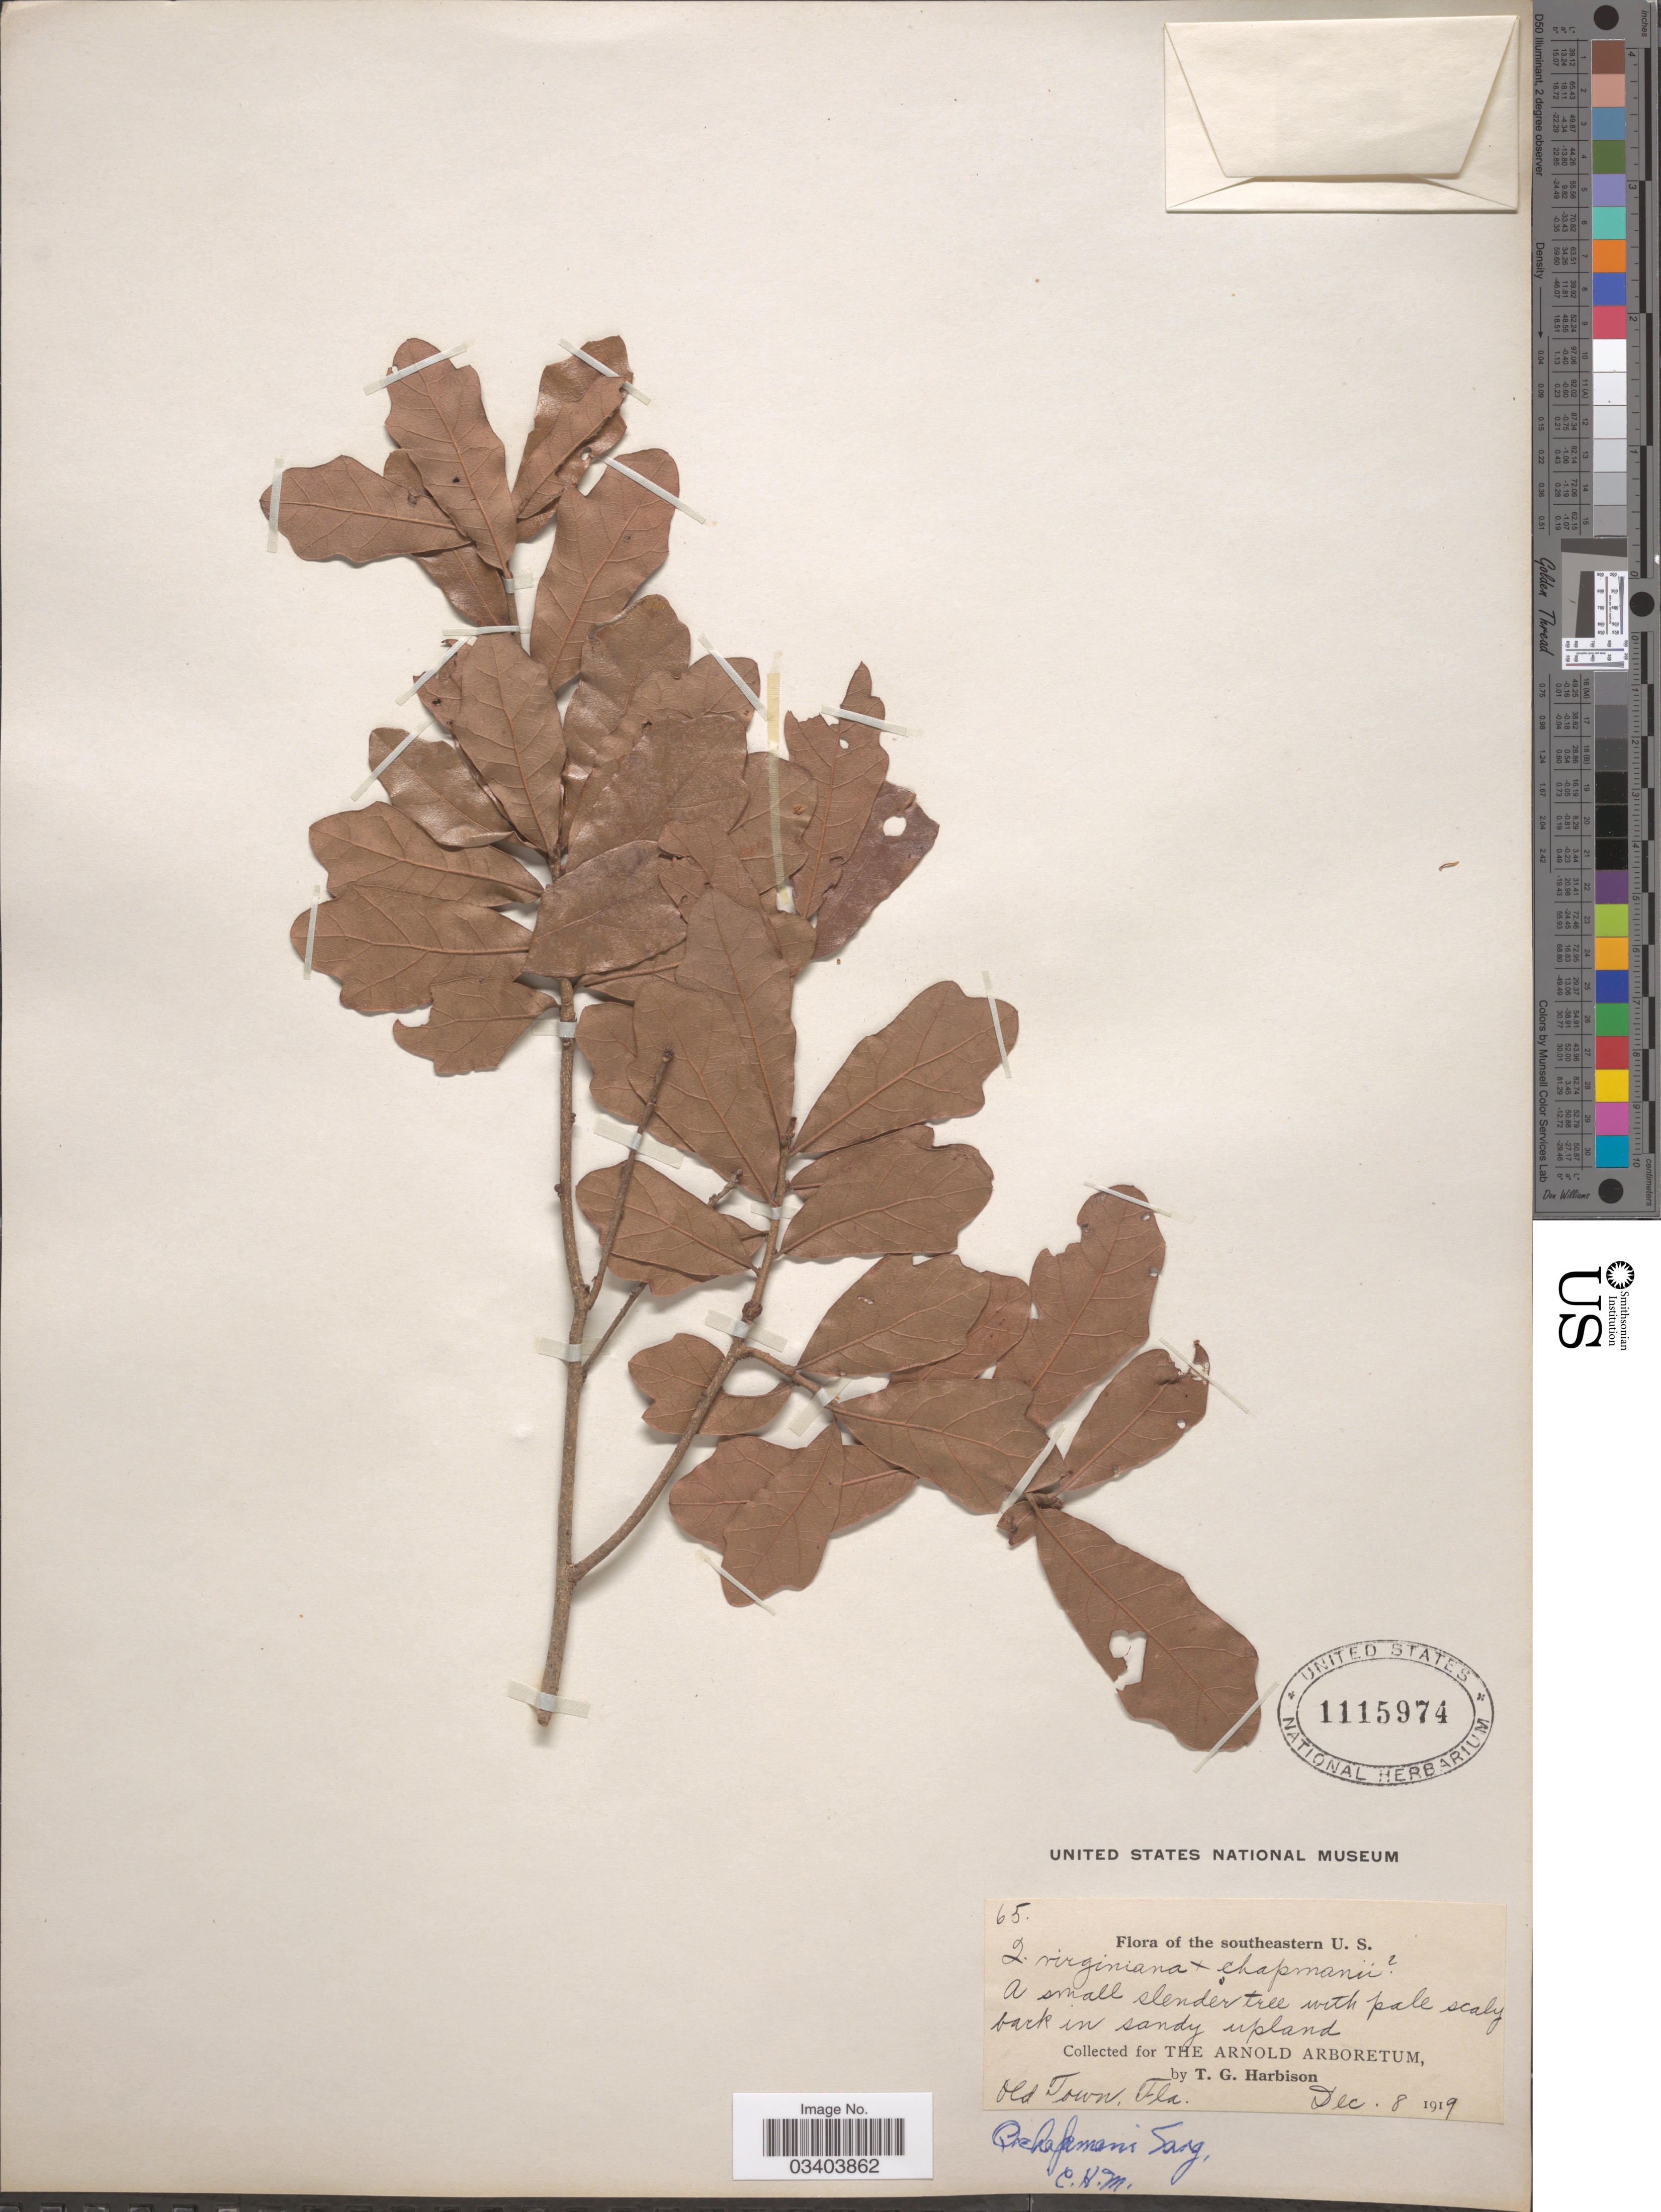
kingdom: Plantae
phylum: Tracheophyta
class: Magnoliopsida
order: Fagales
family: Fagaceae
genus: Quercus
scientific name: Quercus chapmanii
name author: Sarg.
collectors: T. Harbison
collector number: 65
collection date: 1919-12-08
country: United States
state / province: Florida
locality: Southeastern U. S. Old Town.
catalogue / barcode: US 1115974